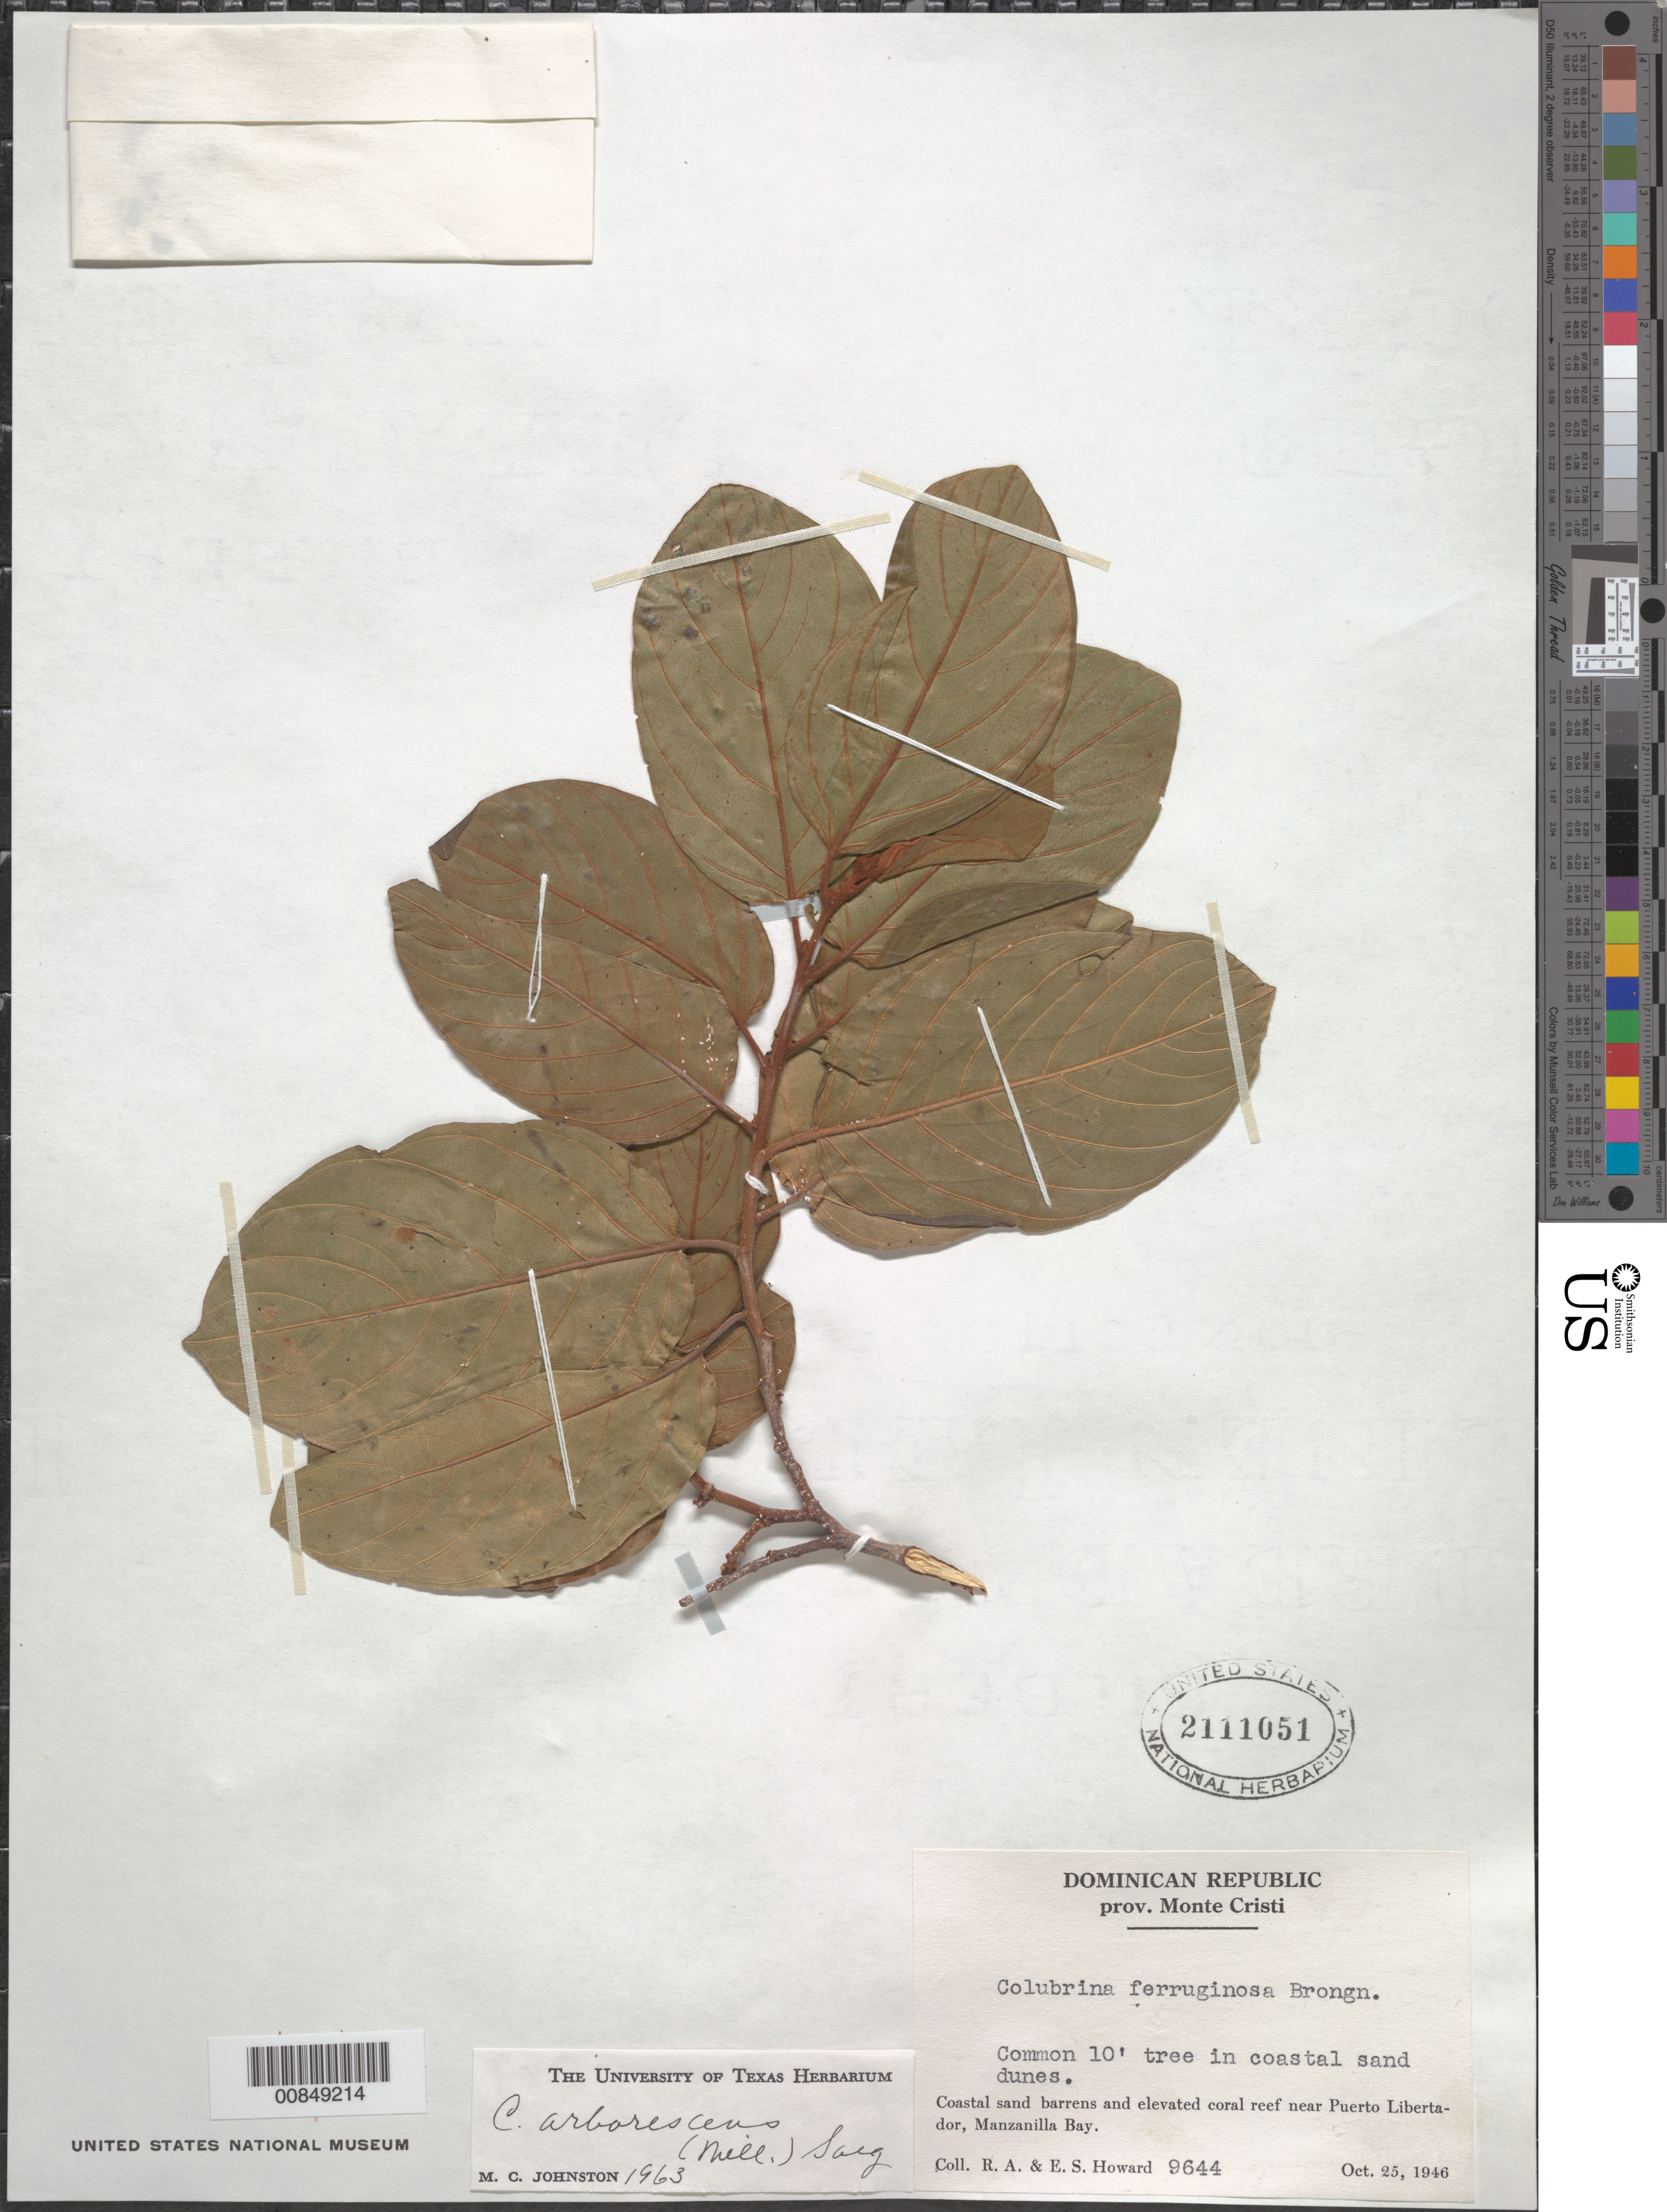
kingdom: Plantae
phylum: Tracheophyta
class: Magnoliopsida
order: Rosales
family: Rhamnaceae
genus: Colubrina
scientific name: Colubrina arborescens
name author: (Mill.) Sarg.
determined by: Johnston, Marshall C.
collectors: R. A. Howard & E. S. Howard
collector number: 9644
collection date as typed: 25 Oct 1946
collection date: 1946-10-25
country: Dominican Republic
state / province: Monte Cristi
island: Hispaniola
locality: Near Puerto Libertador, Manzanilla Bay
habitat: In coastal sand dunes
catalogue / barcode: US 2111051